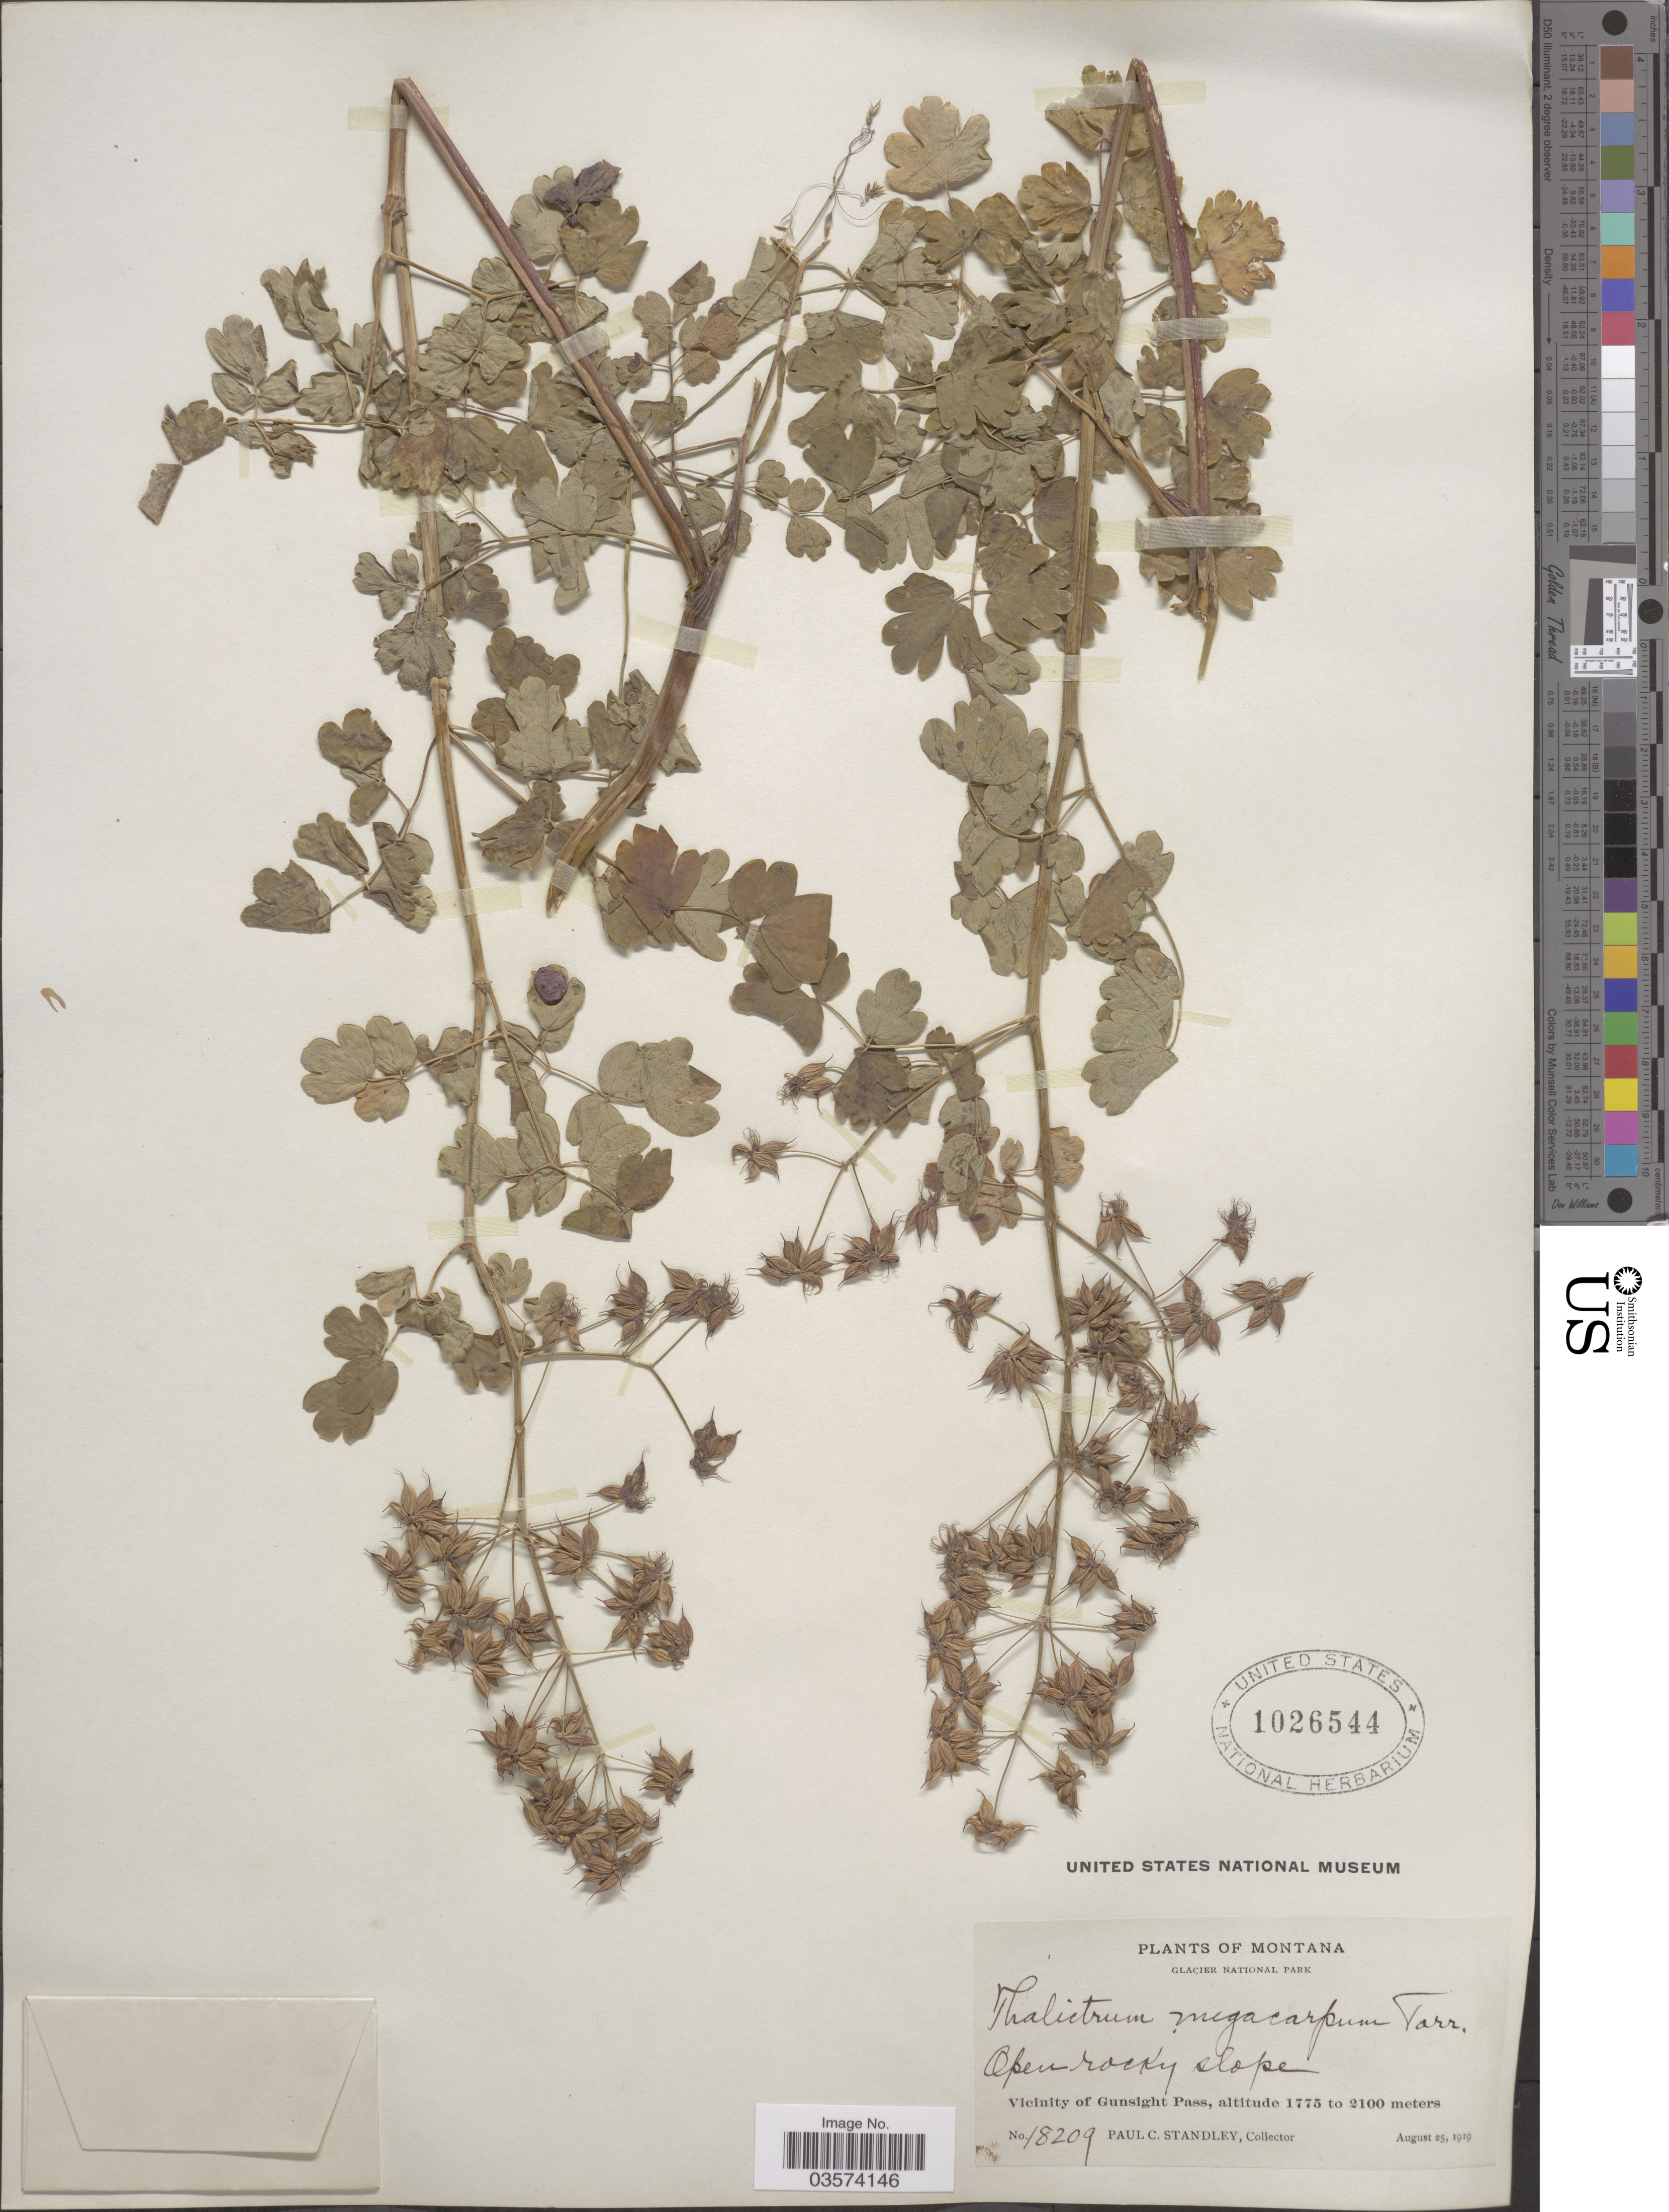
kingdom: Plantae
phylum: Tracheophyta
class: Magnoliopsida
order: Ranunculales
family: Ranunculaceae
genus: Thalictrum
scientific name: Thalictrum occidentale var. palousense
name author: H. St. John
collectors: P. C. Standley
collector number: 18209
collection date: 1919-08-25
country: United States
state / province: Montana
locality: Glacier National Park. Vicinity of Gunsight Pass.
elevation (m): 1775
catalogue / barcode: US 1026544